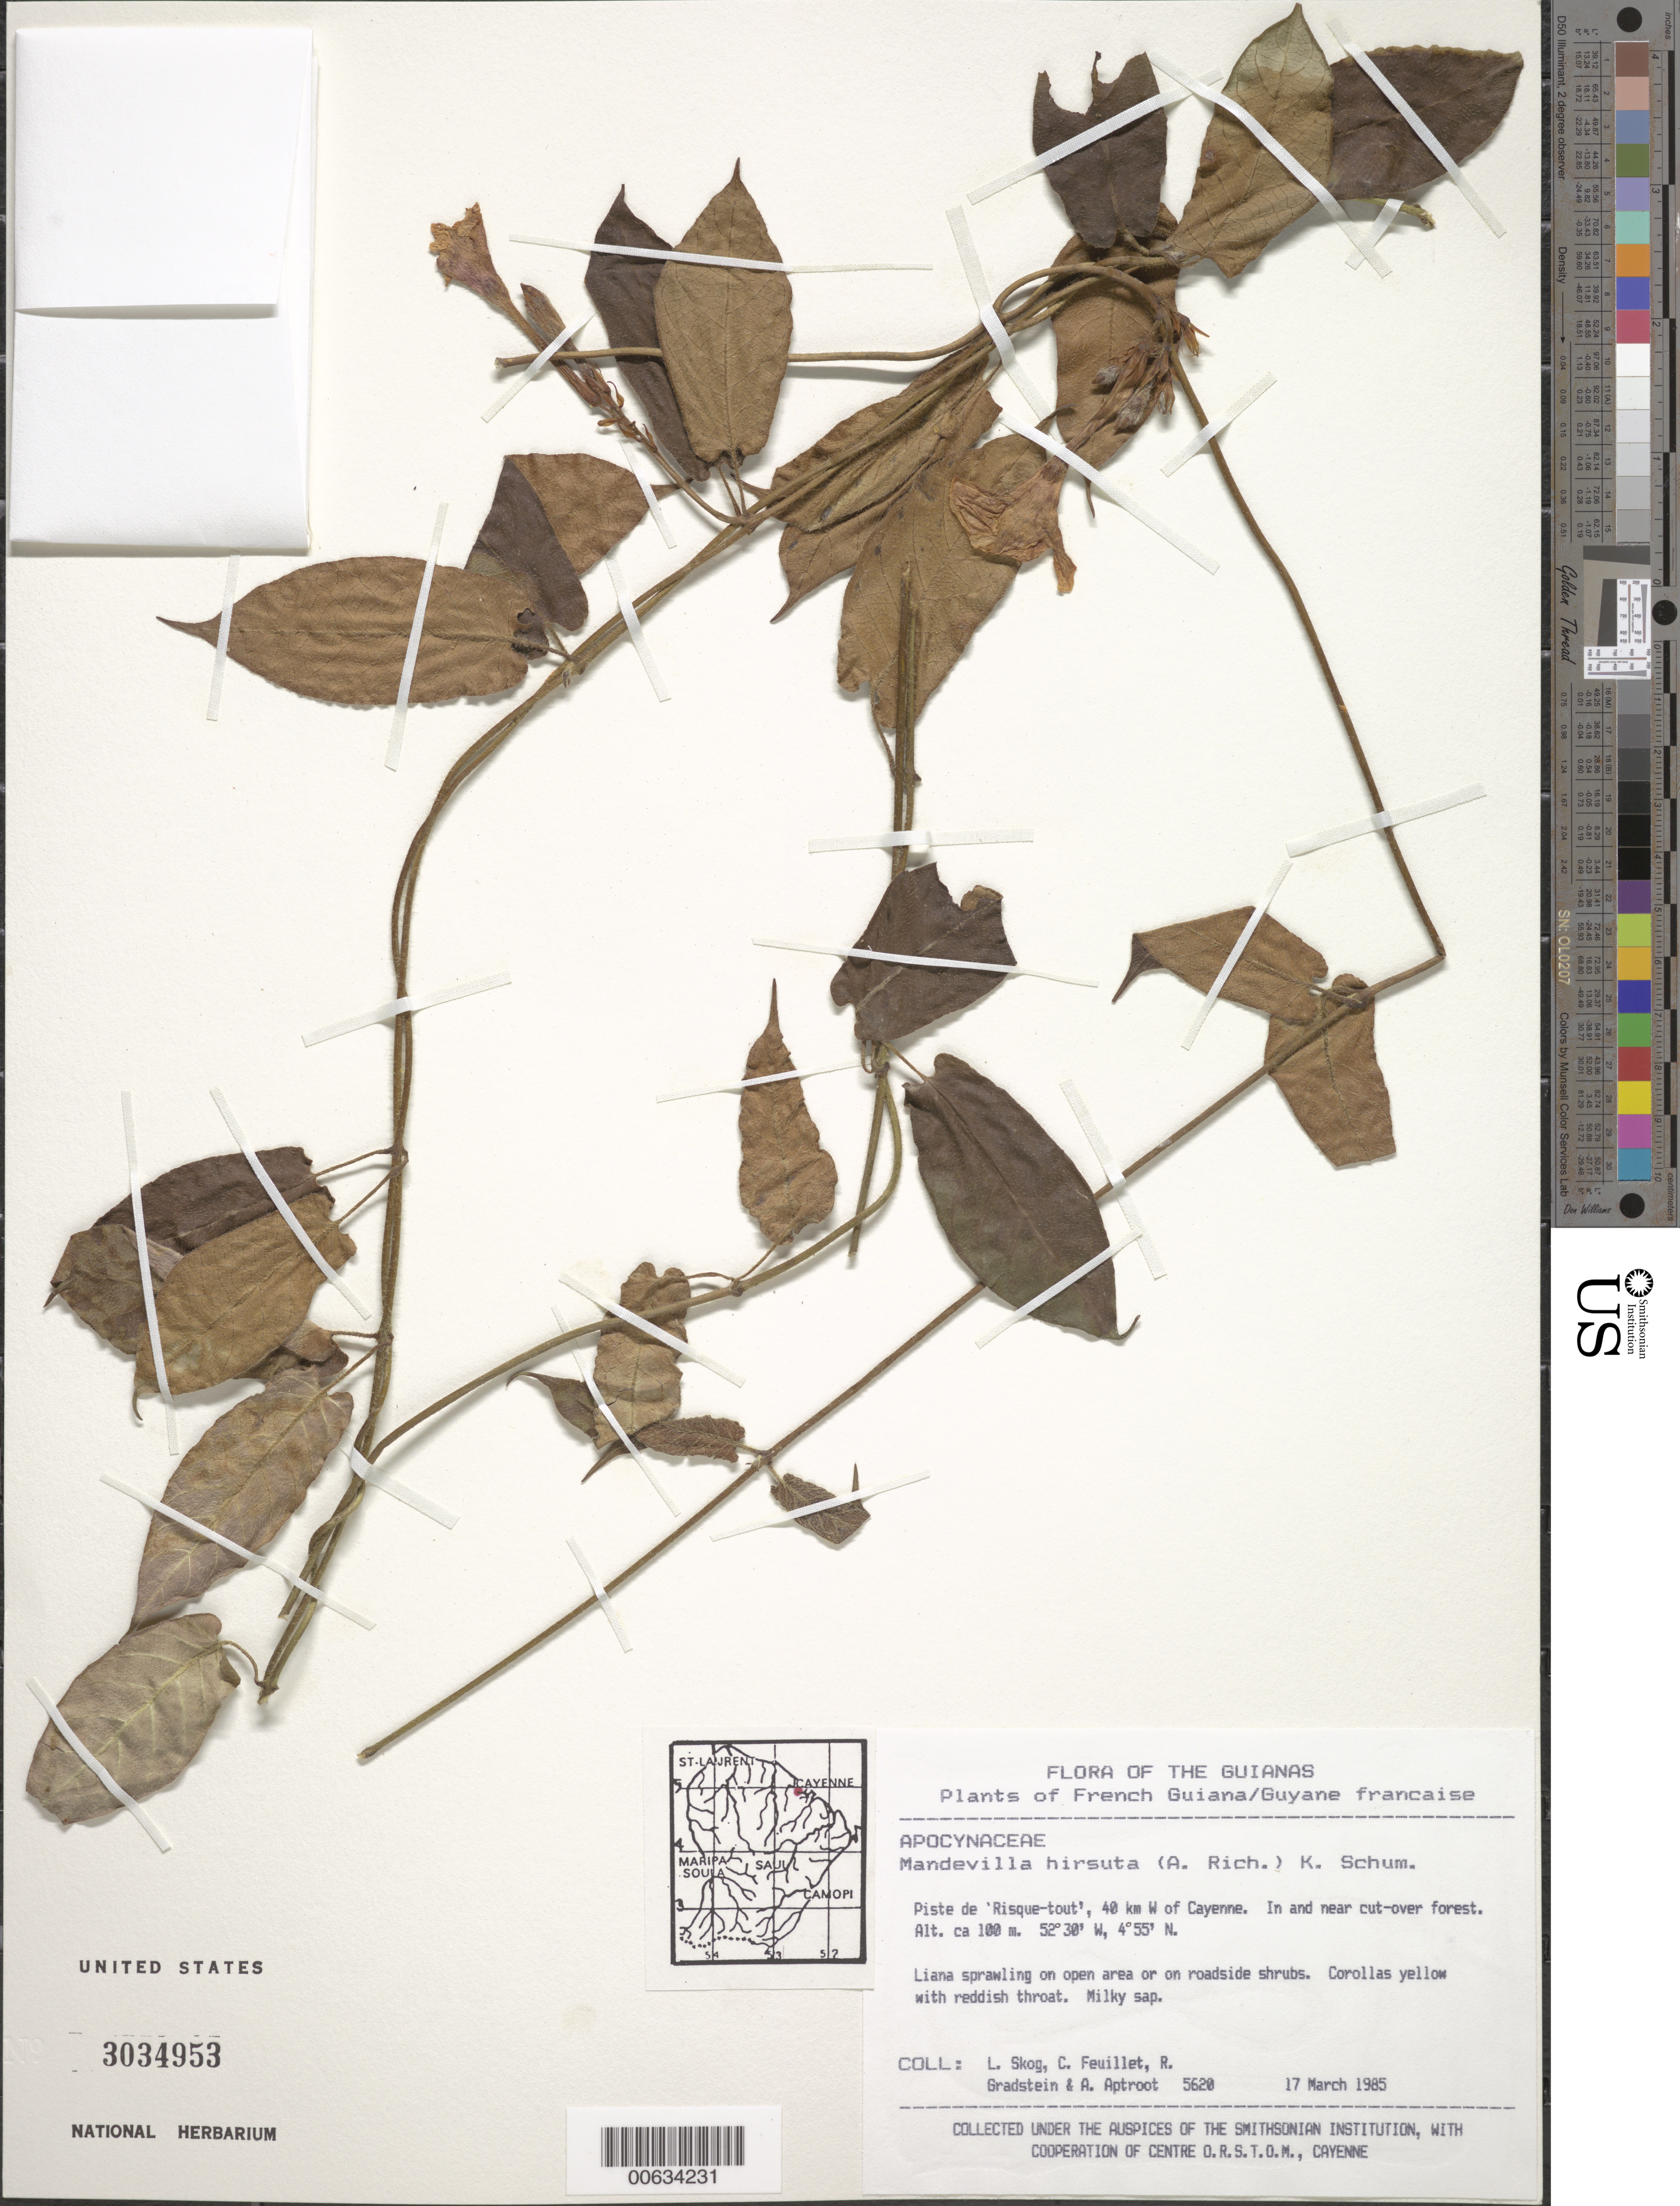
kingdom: Plantae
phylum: Tracheophyta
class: Magnoliopsida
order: Gentianales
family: Apocynaceae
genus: Mandevilla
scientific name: Mandevilla hirsuta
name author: (Rich.) K. Schum.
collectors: L. E. Skog, C. Feuillet, R. Gradstein & A. Aptroot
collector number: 5620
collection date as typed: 17 March 1985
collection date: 1985-03-17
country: French Guiana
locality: Piste de 'Risque-tout', 40 km W of Cayenne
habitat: In and near cut-over forest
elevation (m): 100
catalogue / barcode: US 3034953